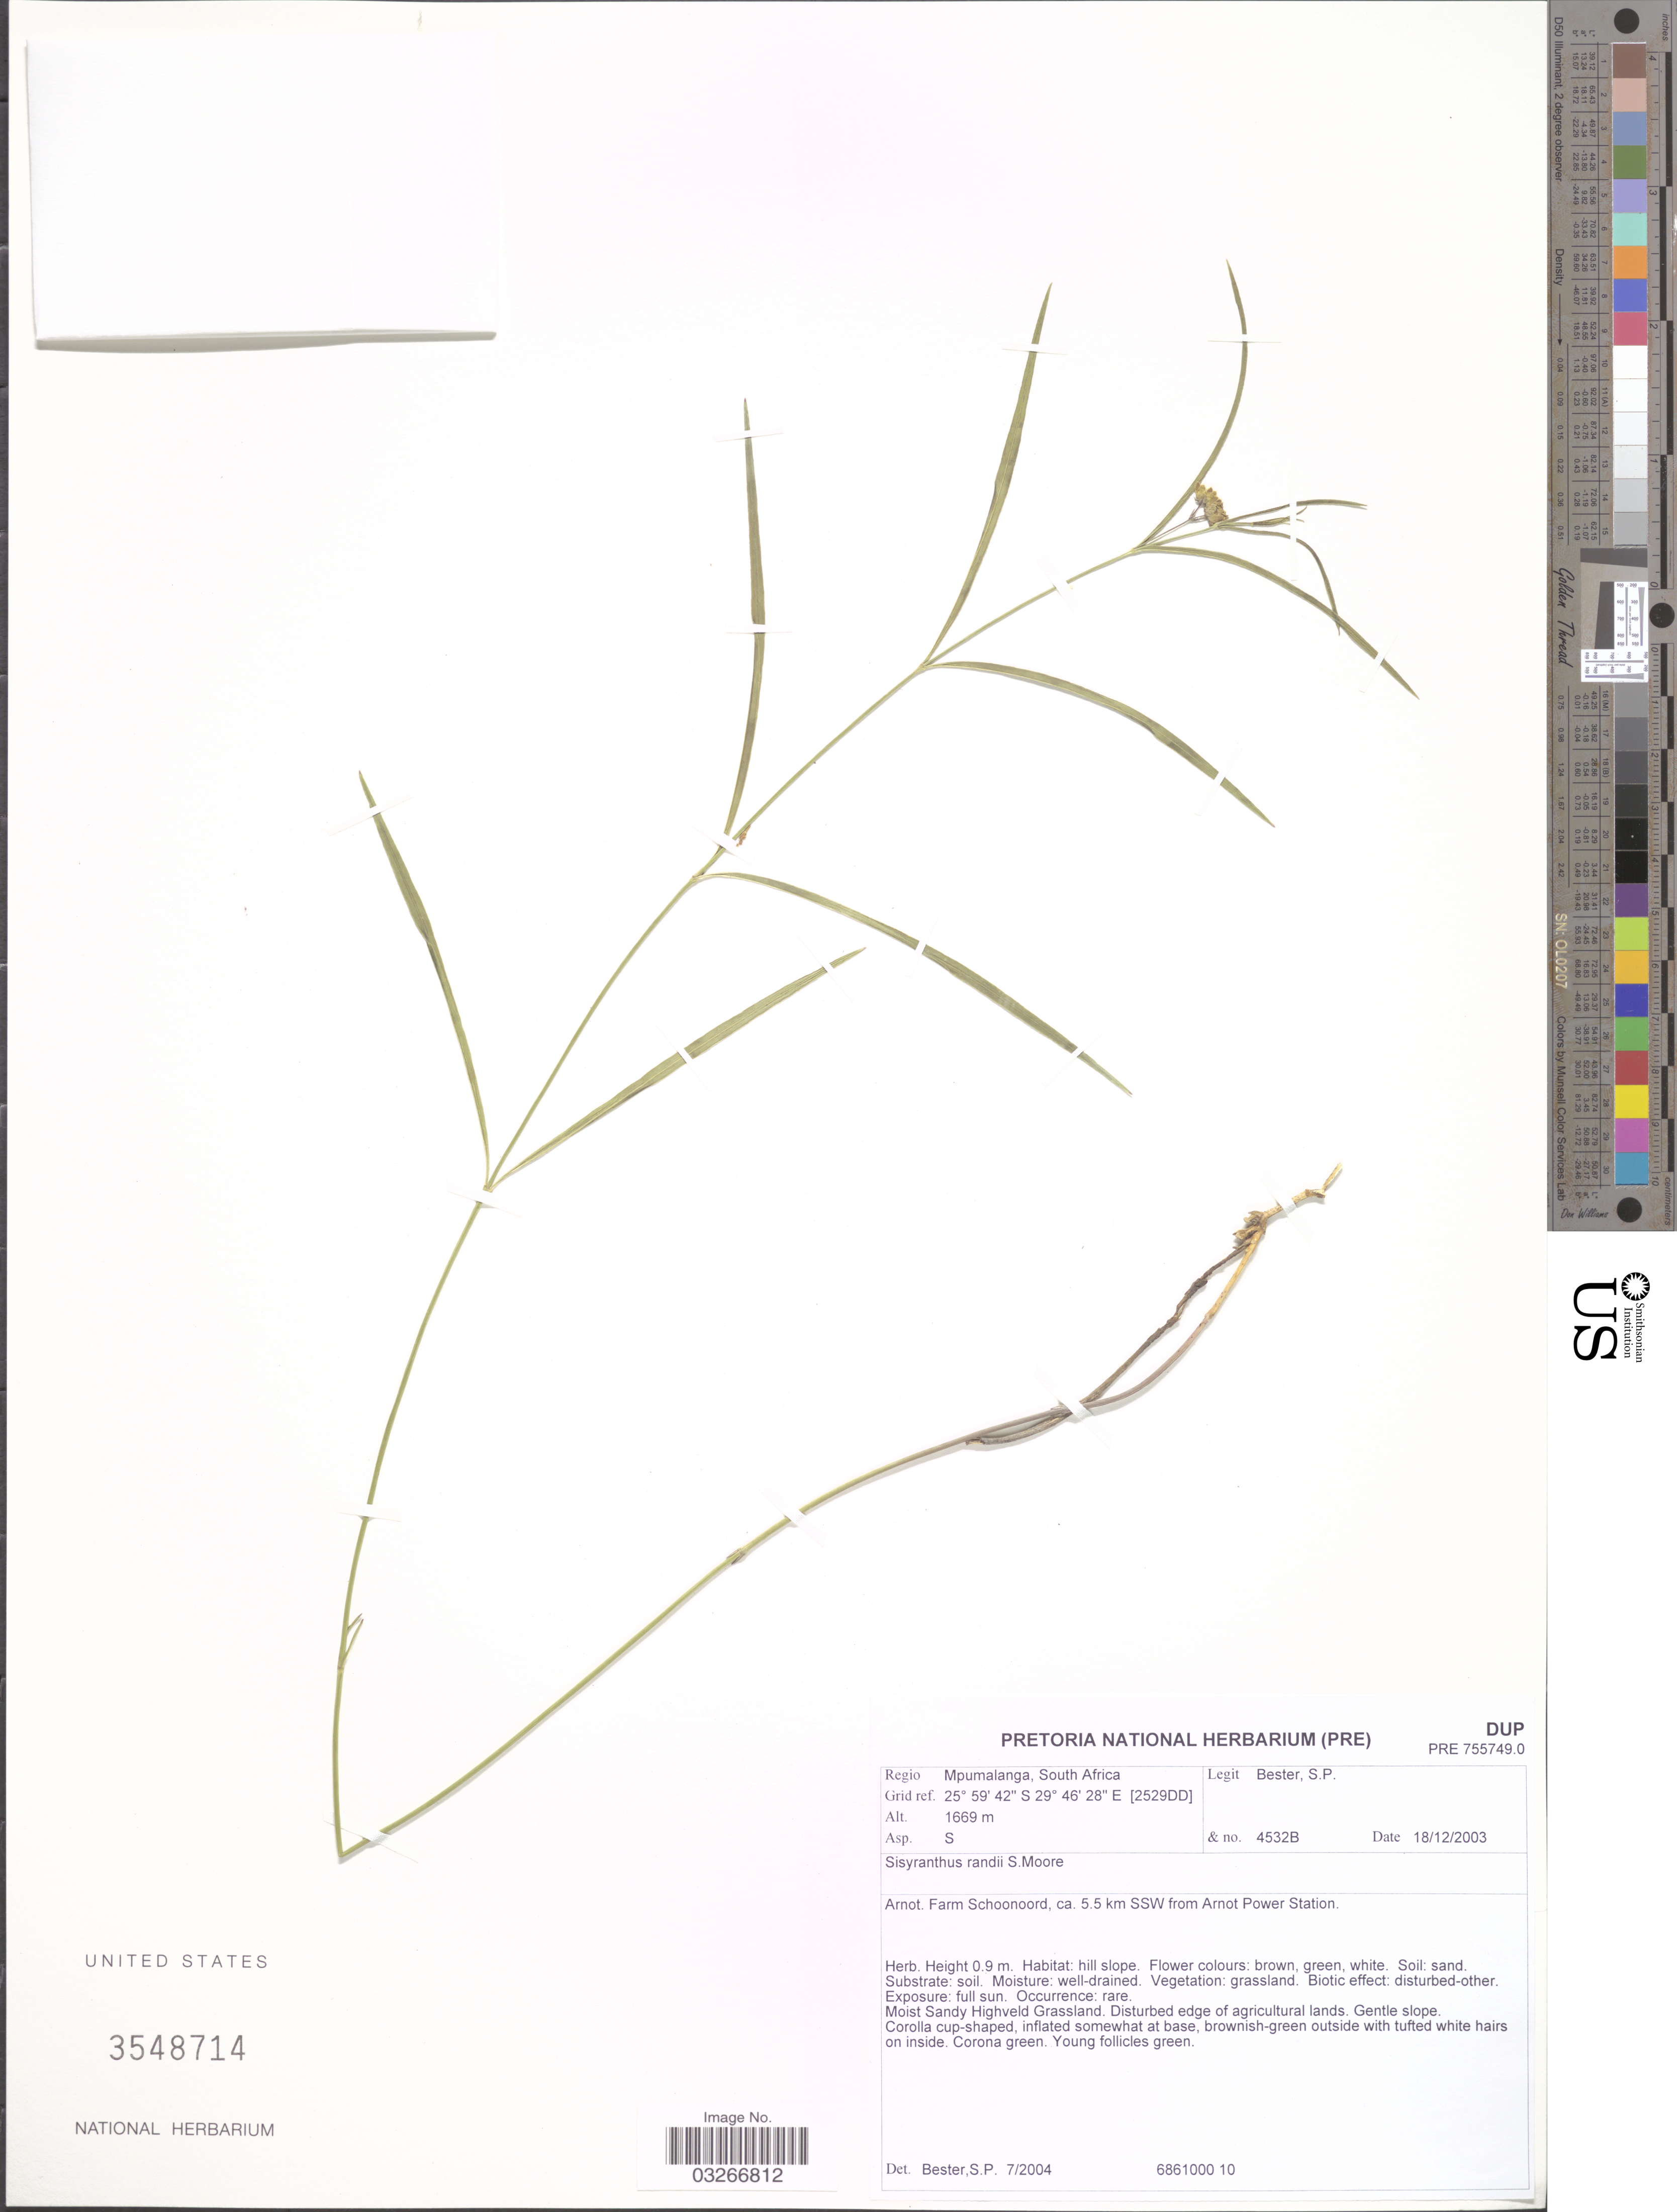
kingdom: Plantae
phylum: Tracheophyta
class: Magnoliopsida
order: Gentianales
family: Apocynaceae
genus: Sisyranthus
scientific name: Sisyranthus randii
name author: S. Moore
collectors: S. Bester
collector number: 4532B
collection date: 2003-12-18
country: South Africa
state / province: Mpumalanga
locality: Regio Mpumalanga, Grid ref. [2529DD], Arnot. Farm Schoonoord, ca. 5.5 km SSW from Arnot Power Station.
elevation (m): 1669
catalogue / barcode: US 3548714